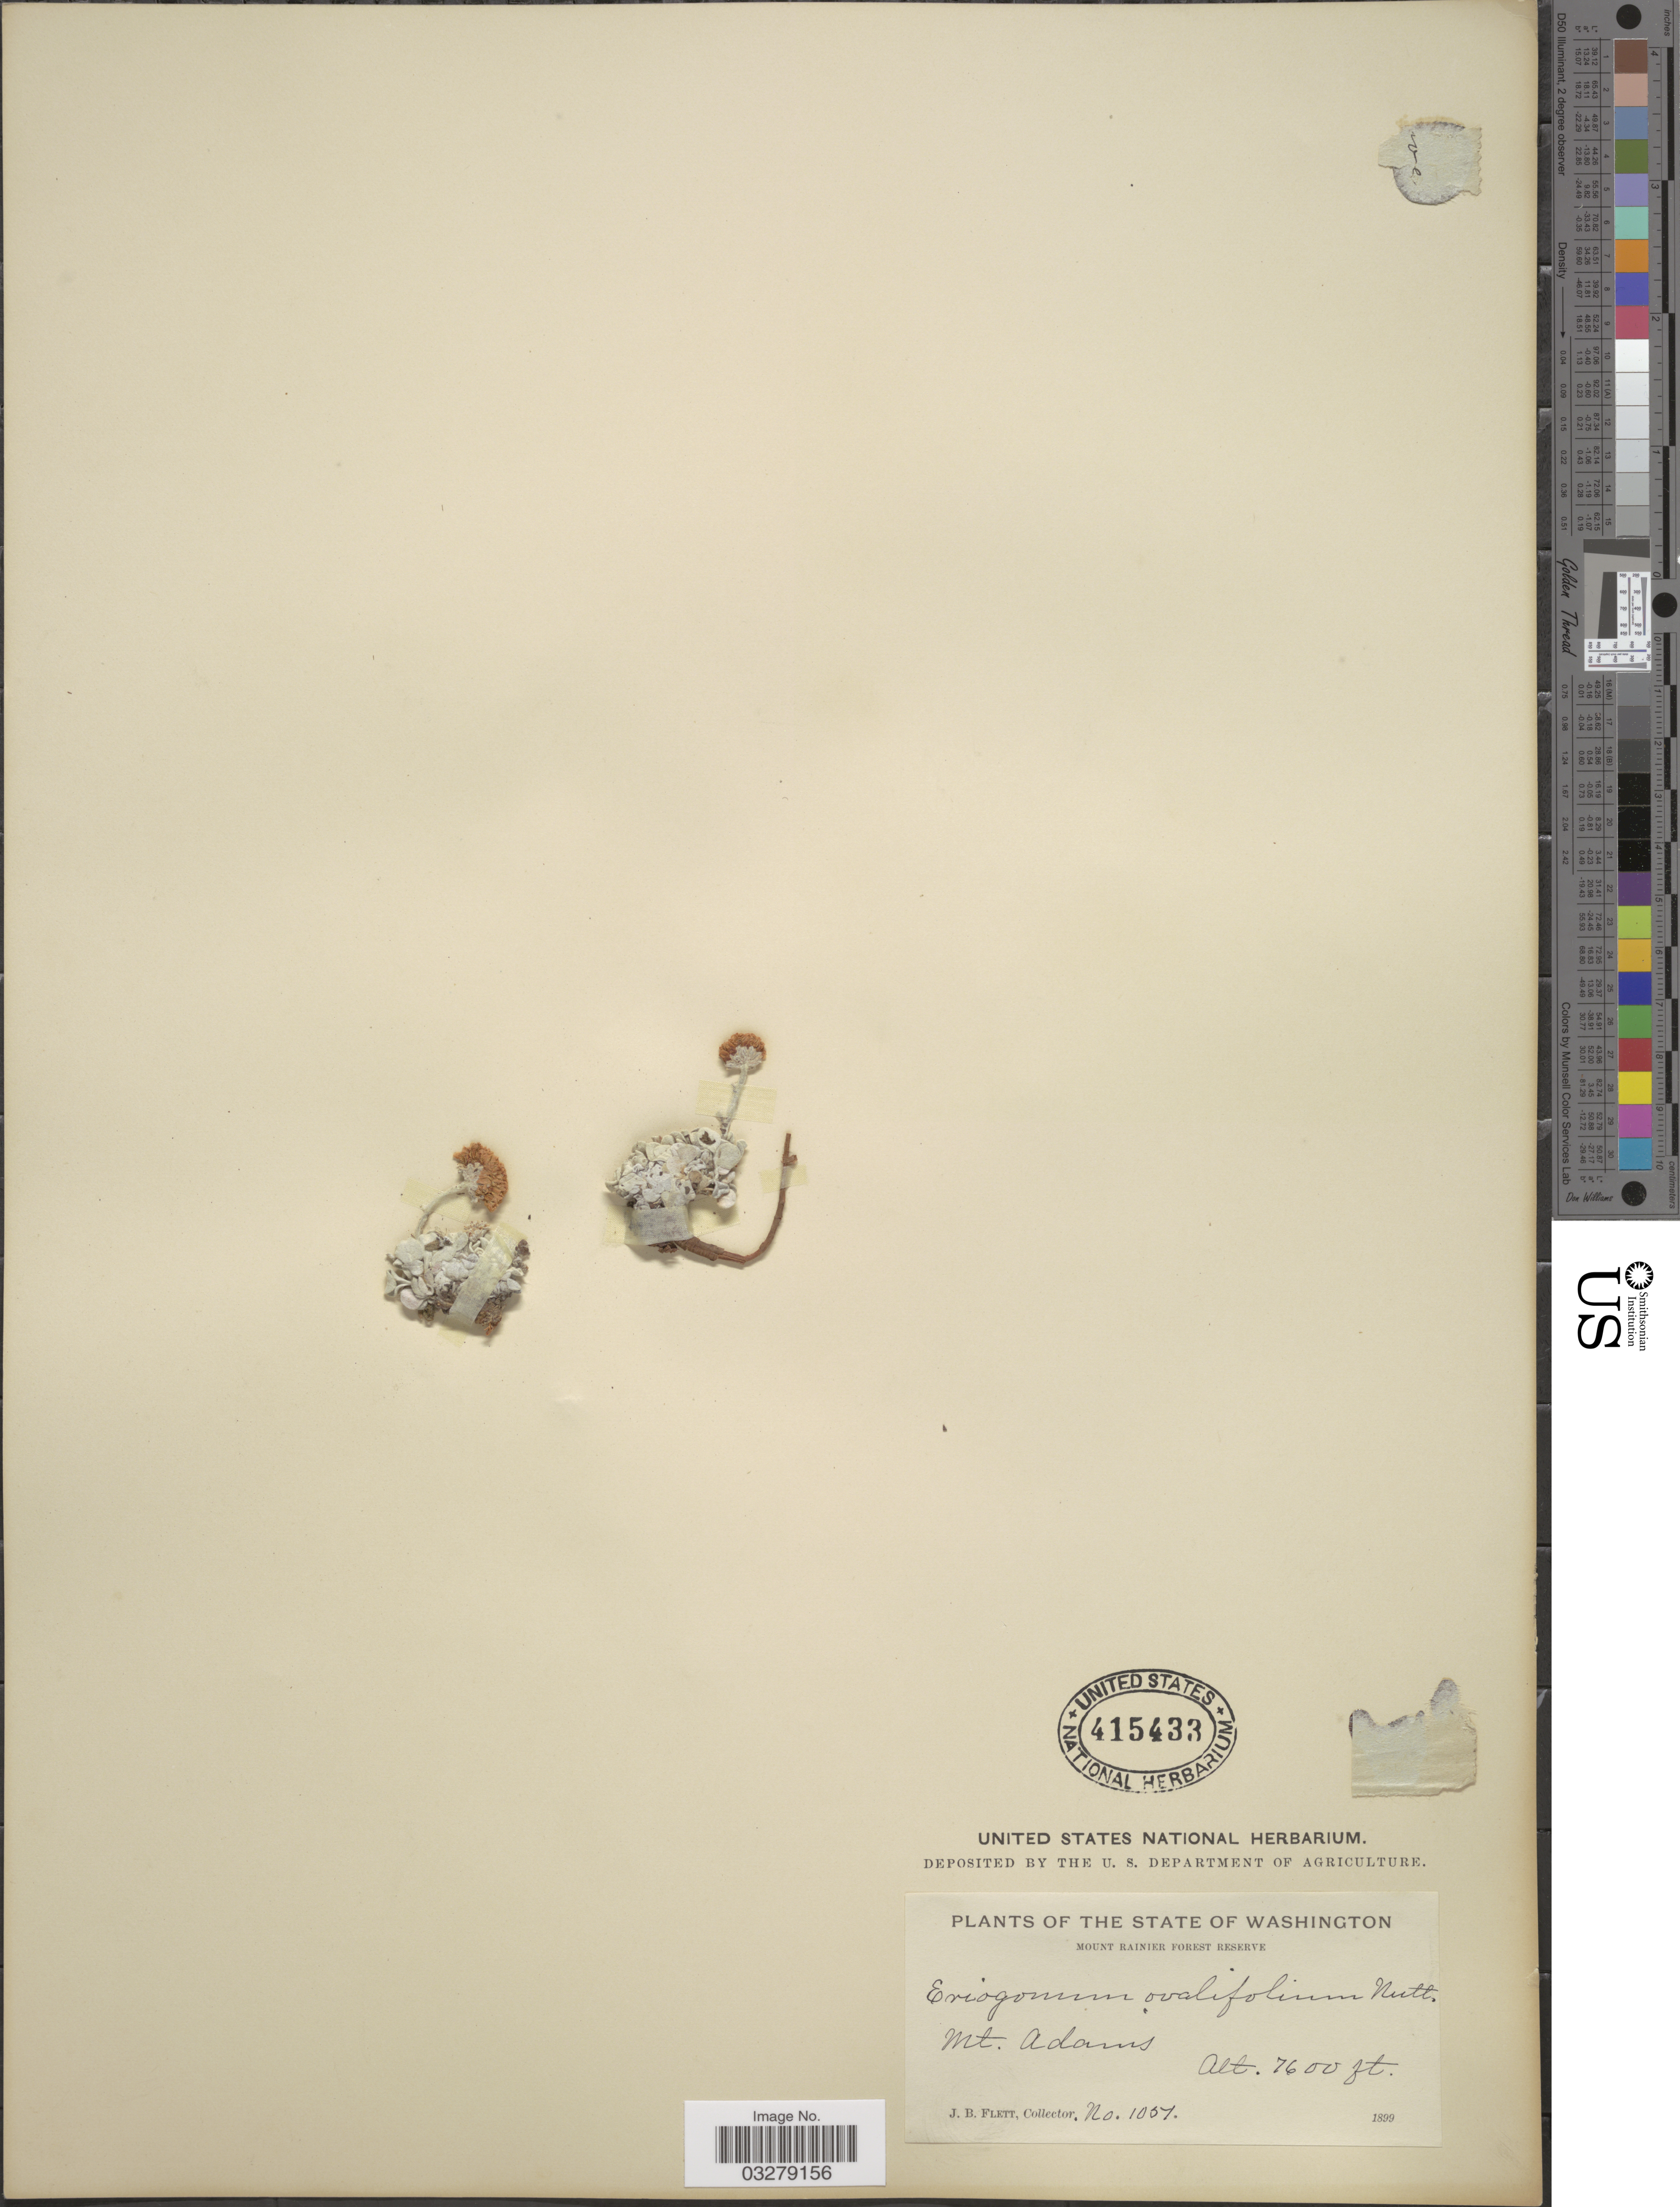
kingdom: Plantae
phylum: Tracheophyta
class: Magnoliopsida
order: Caryophyllales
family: Polygonaceae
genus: Eriogonum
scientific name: Eriogonum ovalifolium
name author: Nutt.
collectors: J. Flett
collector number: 1051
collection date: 1899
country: United States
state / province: Washington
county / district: Yakima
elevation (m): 2316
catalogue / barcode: US 415433